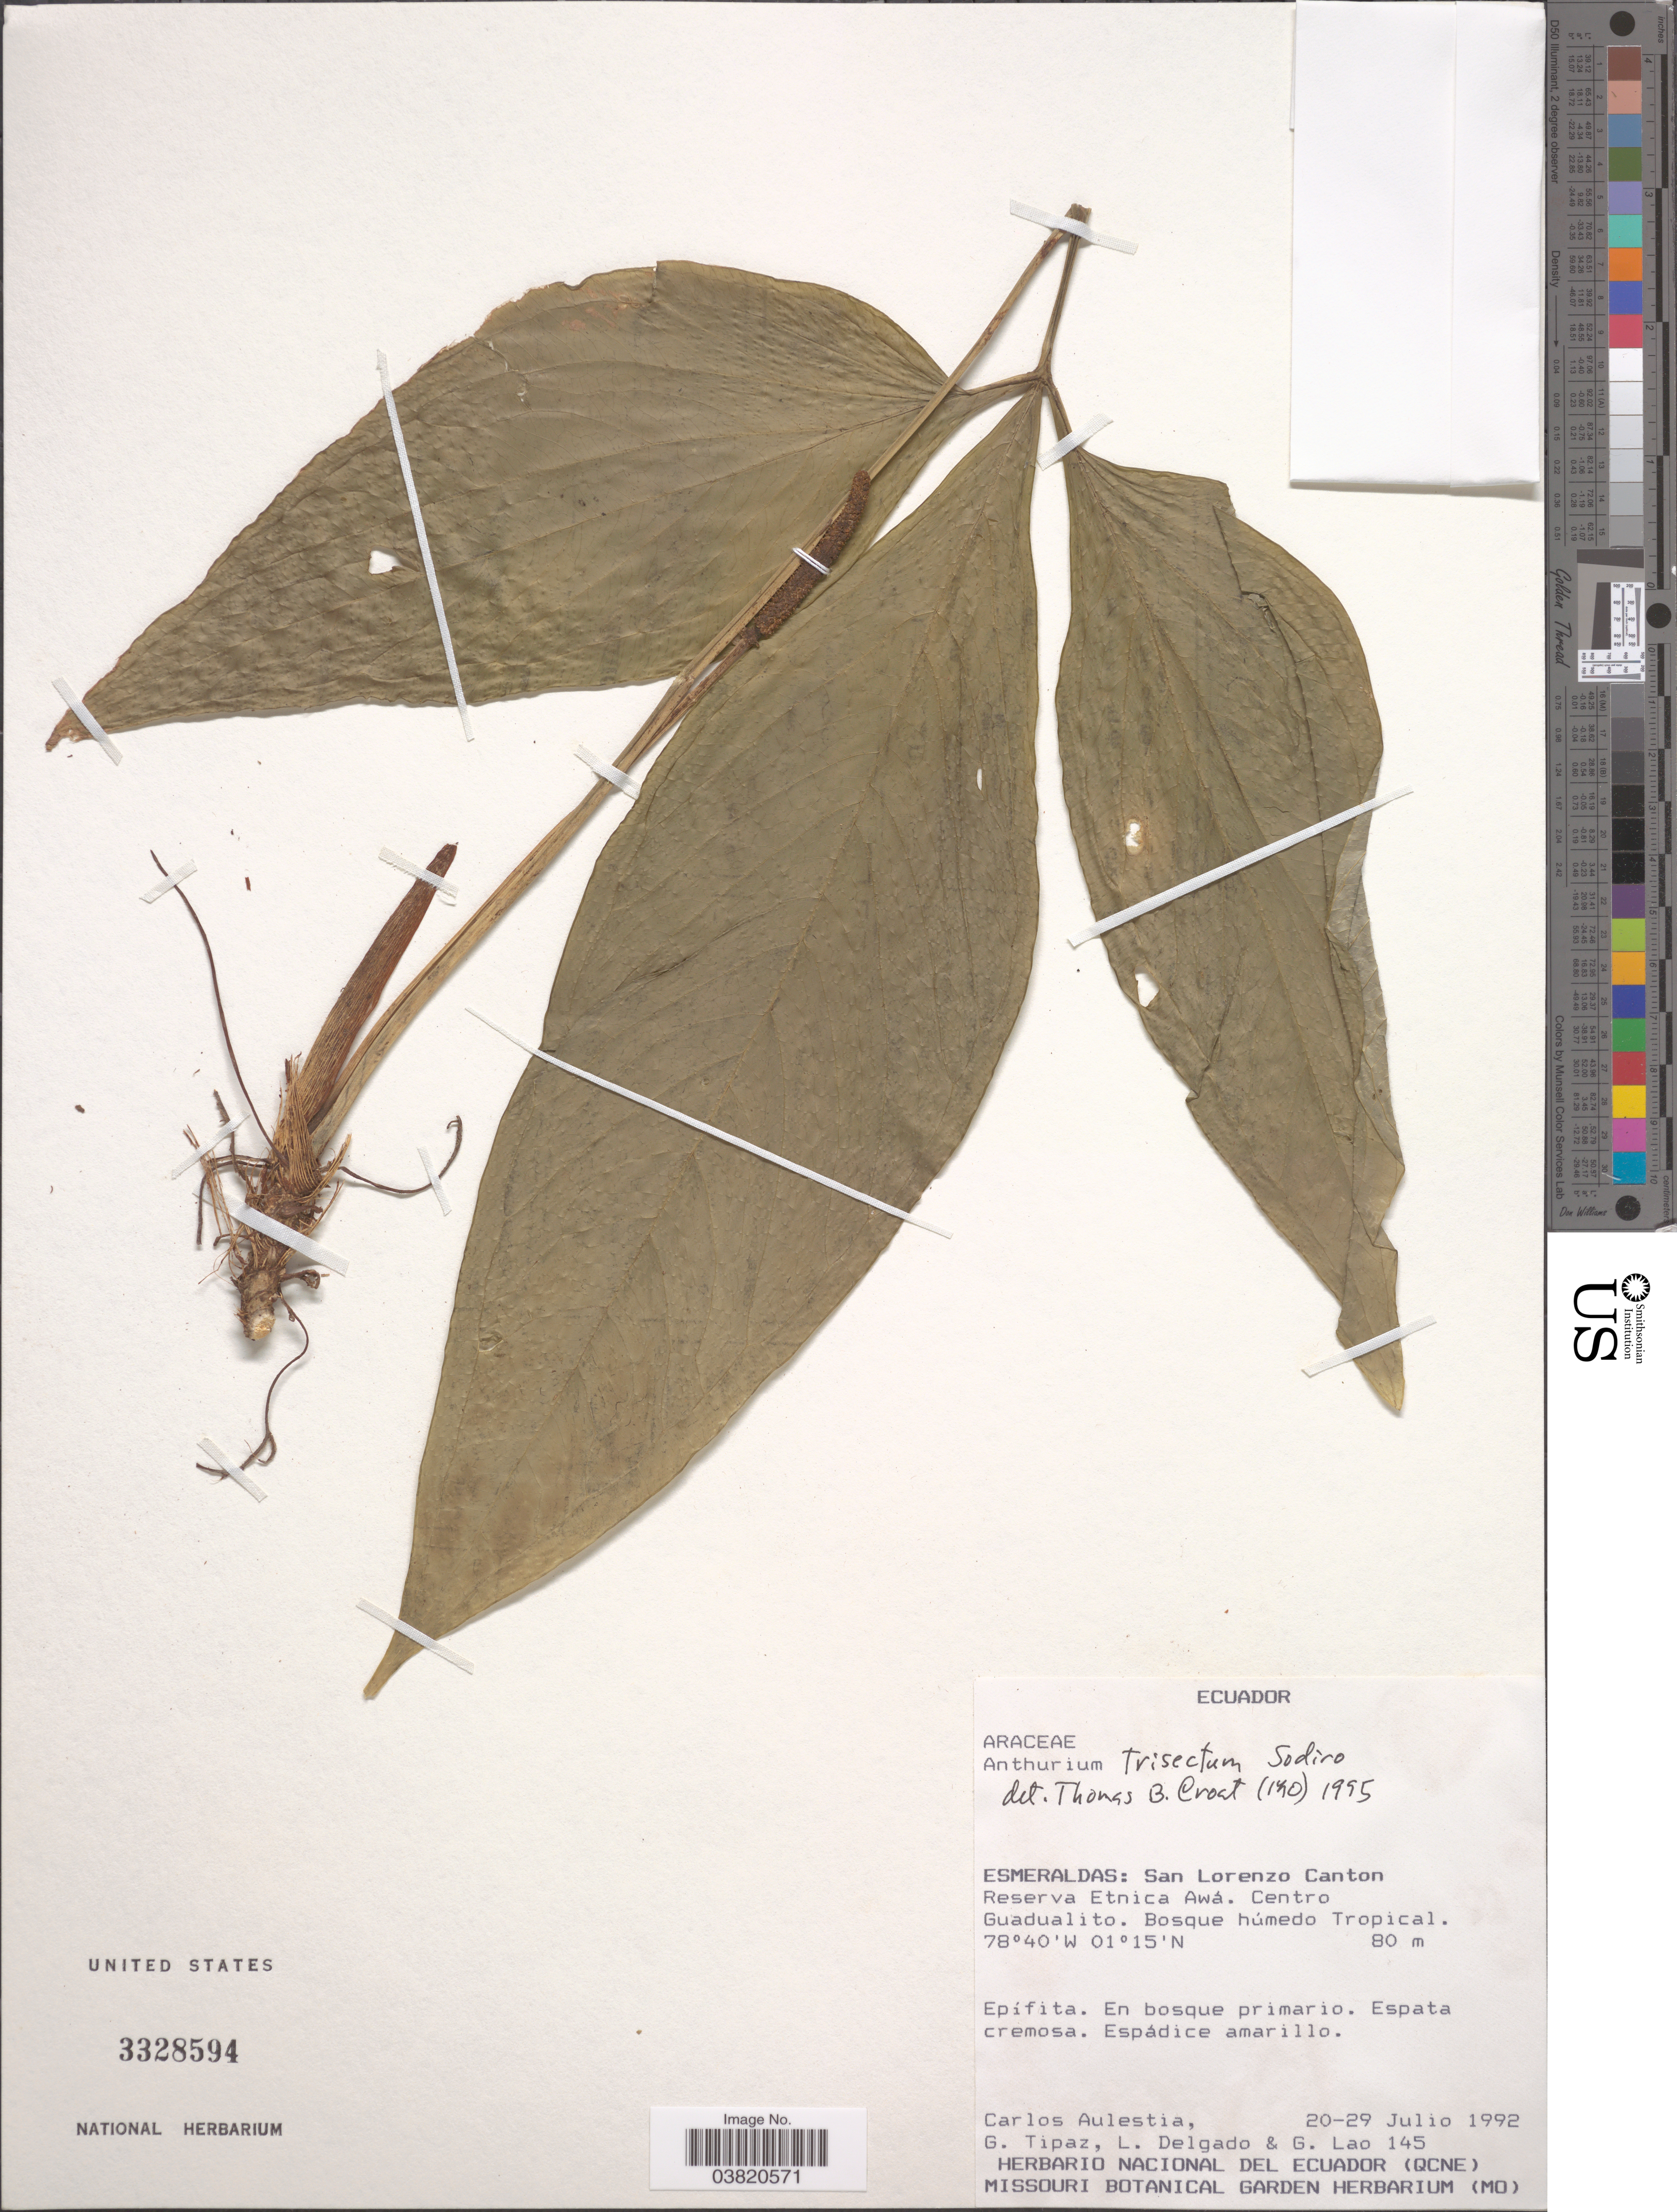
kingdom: Plantae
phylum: Tracheophyta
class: Liliopsida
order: Alismatales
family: Araceae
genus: Anthurium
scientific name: Anthurium trisectum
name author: Sodiro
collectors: C. Aulestia, G. Tipaz, L. Delgado V. & G. Lao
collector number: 145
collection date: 1992-07-20/1992-07-29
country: Ecuador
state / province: Esmeraldas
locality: San Lorenzo Canton. Reserva Etnica Awá. Centro Guadualito.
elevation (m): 80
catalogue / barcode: US 3328594